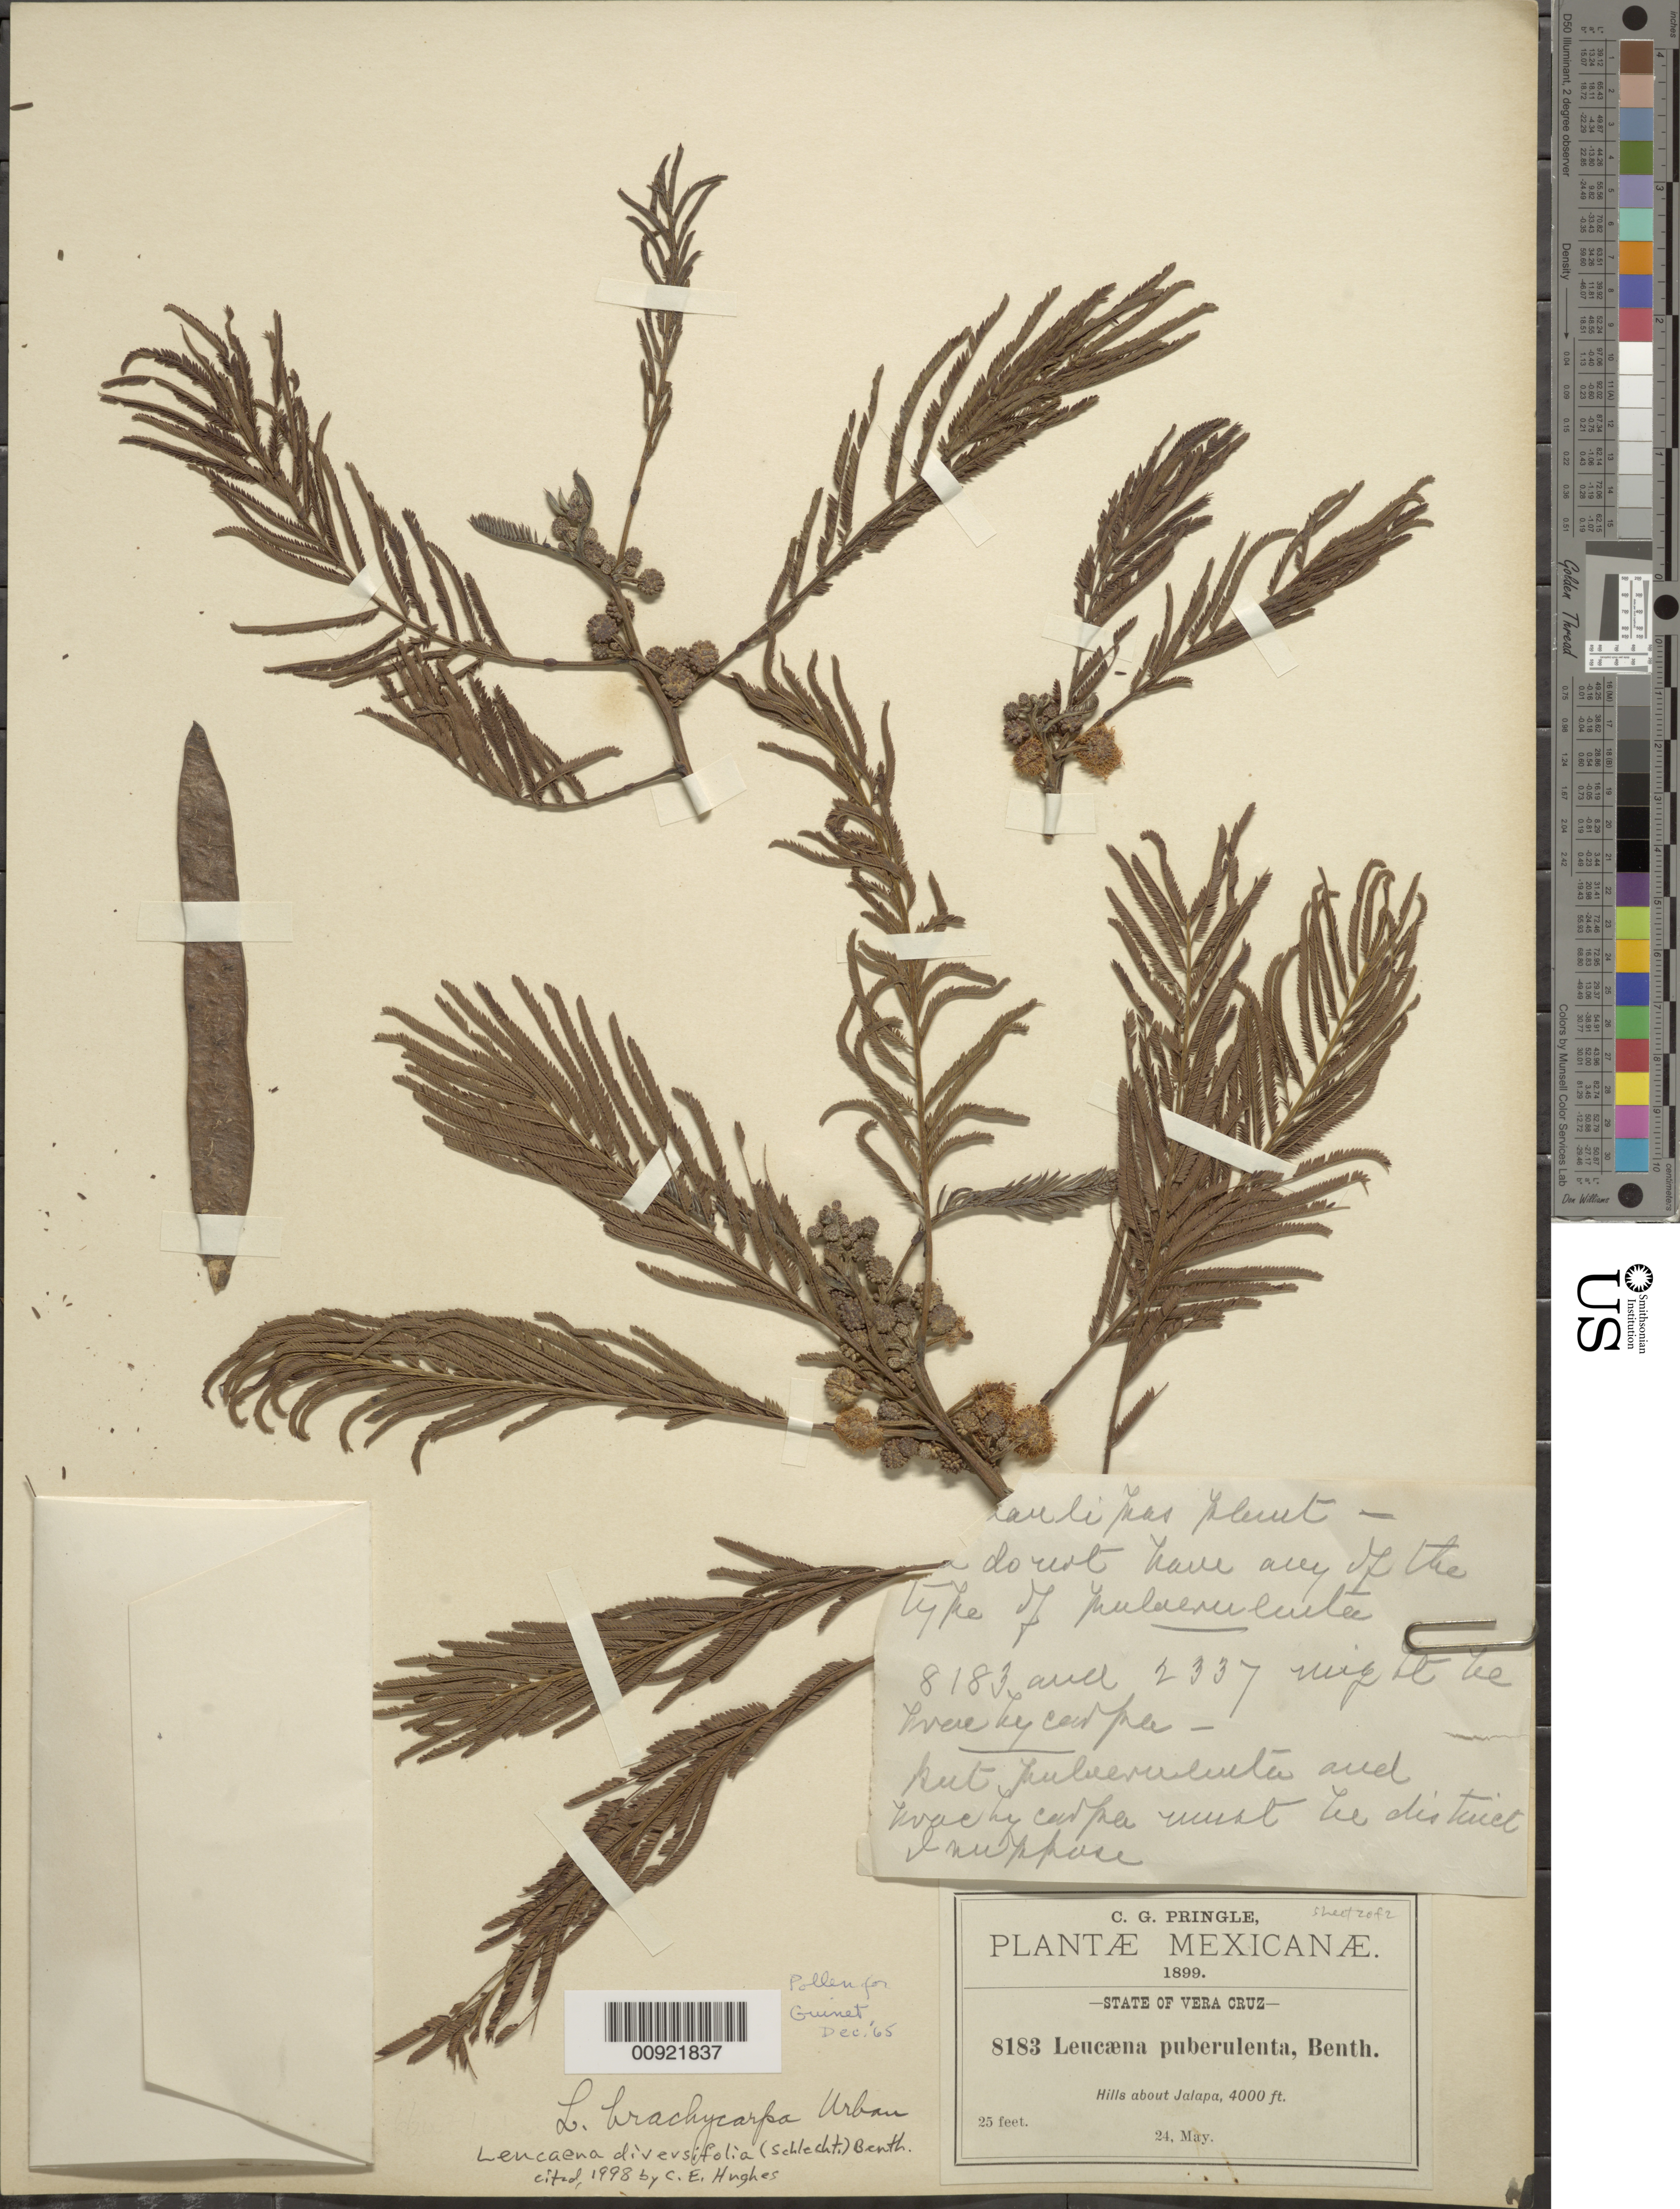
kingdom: Plantae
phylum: Tracheophyta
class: Magnoliopsida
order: Fabales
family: Fabaceae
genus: Leucaena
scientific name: Leucaena diversifolia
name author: (Schltdl.) Benth.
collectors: C. G. Pringle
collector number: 8183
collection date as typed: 24 May 1899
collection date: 1899-05-24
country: Mexico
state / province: Veracruz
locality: About Jalapa, State of Veracruz.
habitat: Hills.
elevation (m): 1219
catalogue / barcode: US 460001